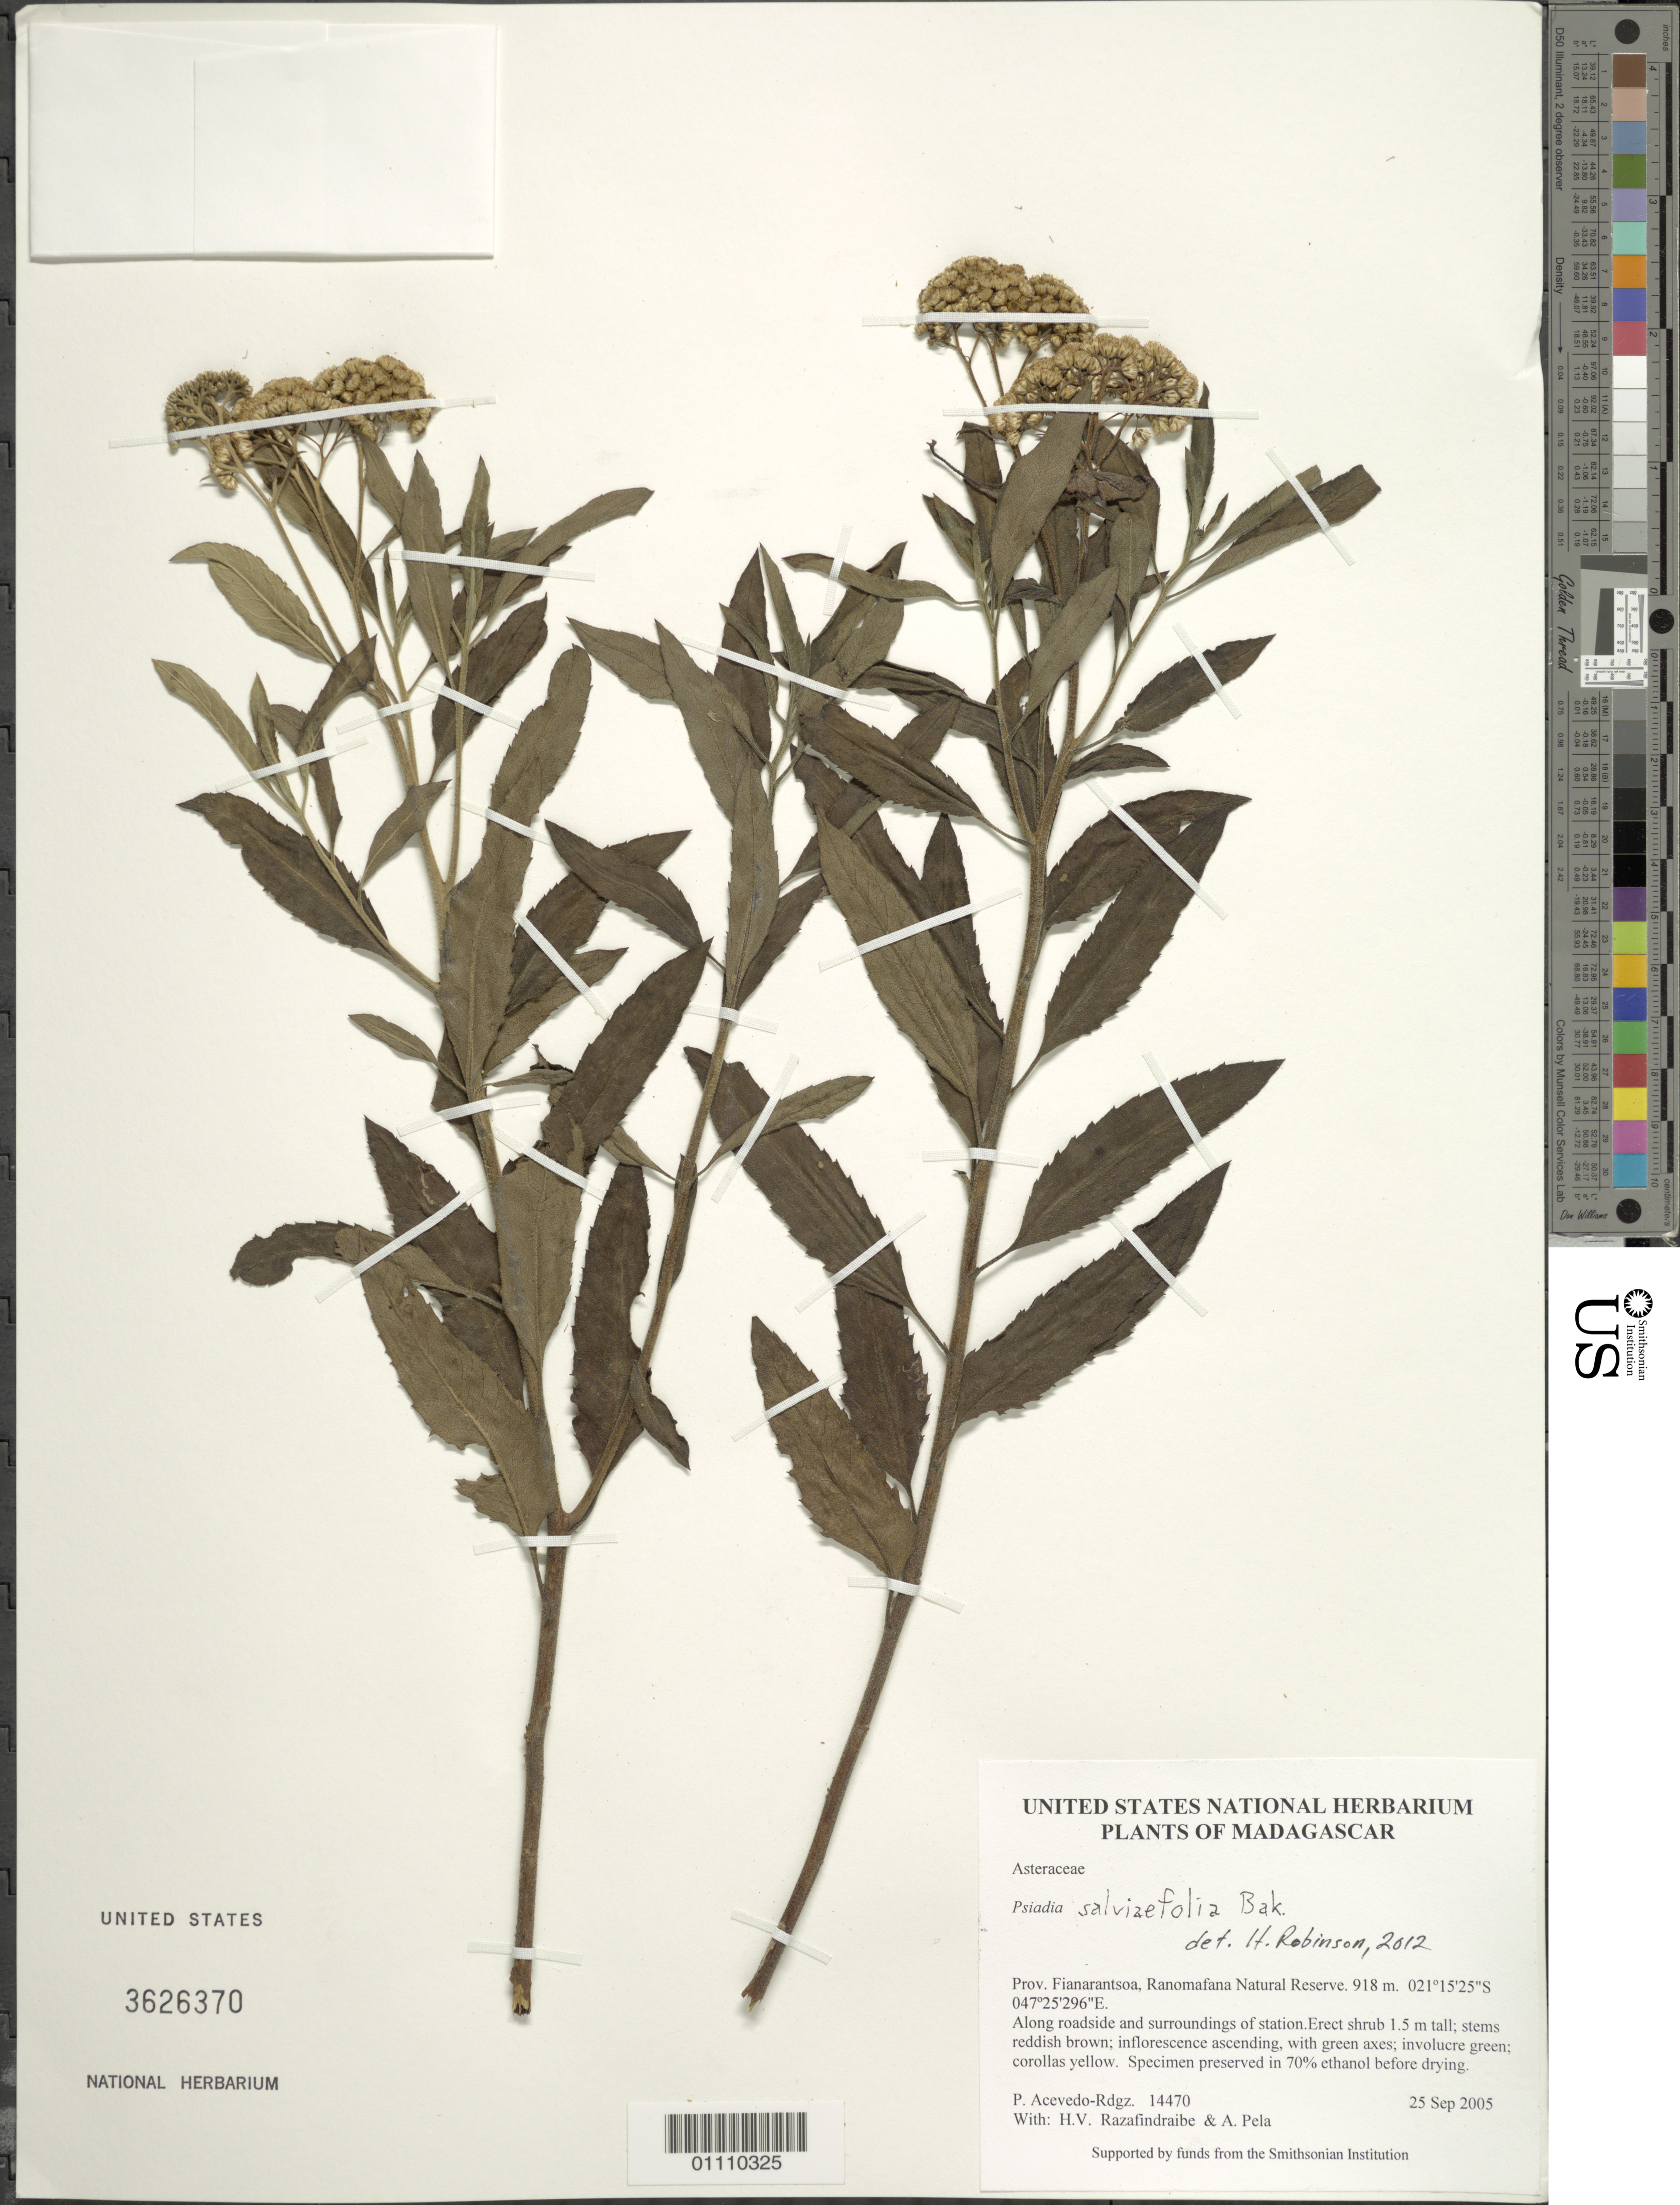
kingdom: Plantae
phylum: Tracheophyta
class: Magnoliopsida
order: Asterales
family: Asteraceae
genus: Psiadia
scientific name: Psiadia salviaefolia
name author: Baker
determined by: Robinson, Harold E., (US)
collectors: P. Acevedo-Rodr., H. Razafindraibe & A. Pela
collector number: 14470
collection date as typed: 25 Sep 2005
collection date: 2005-09-25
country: Madagascar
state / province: Haute Matsiatra / Vatovavy Fitovinany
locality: Prov. Fianarantsoa, Ranomafana Natural Reserve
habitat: Along roadside and surroundings of station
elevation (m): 918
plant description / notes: US, NY, K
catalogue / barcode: US 3626370